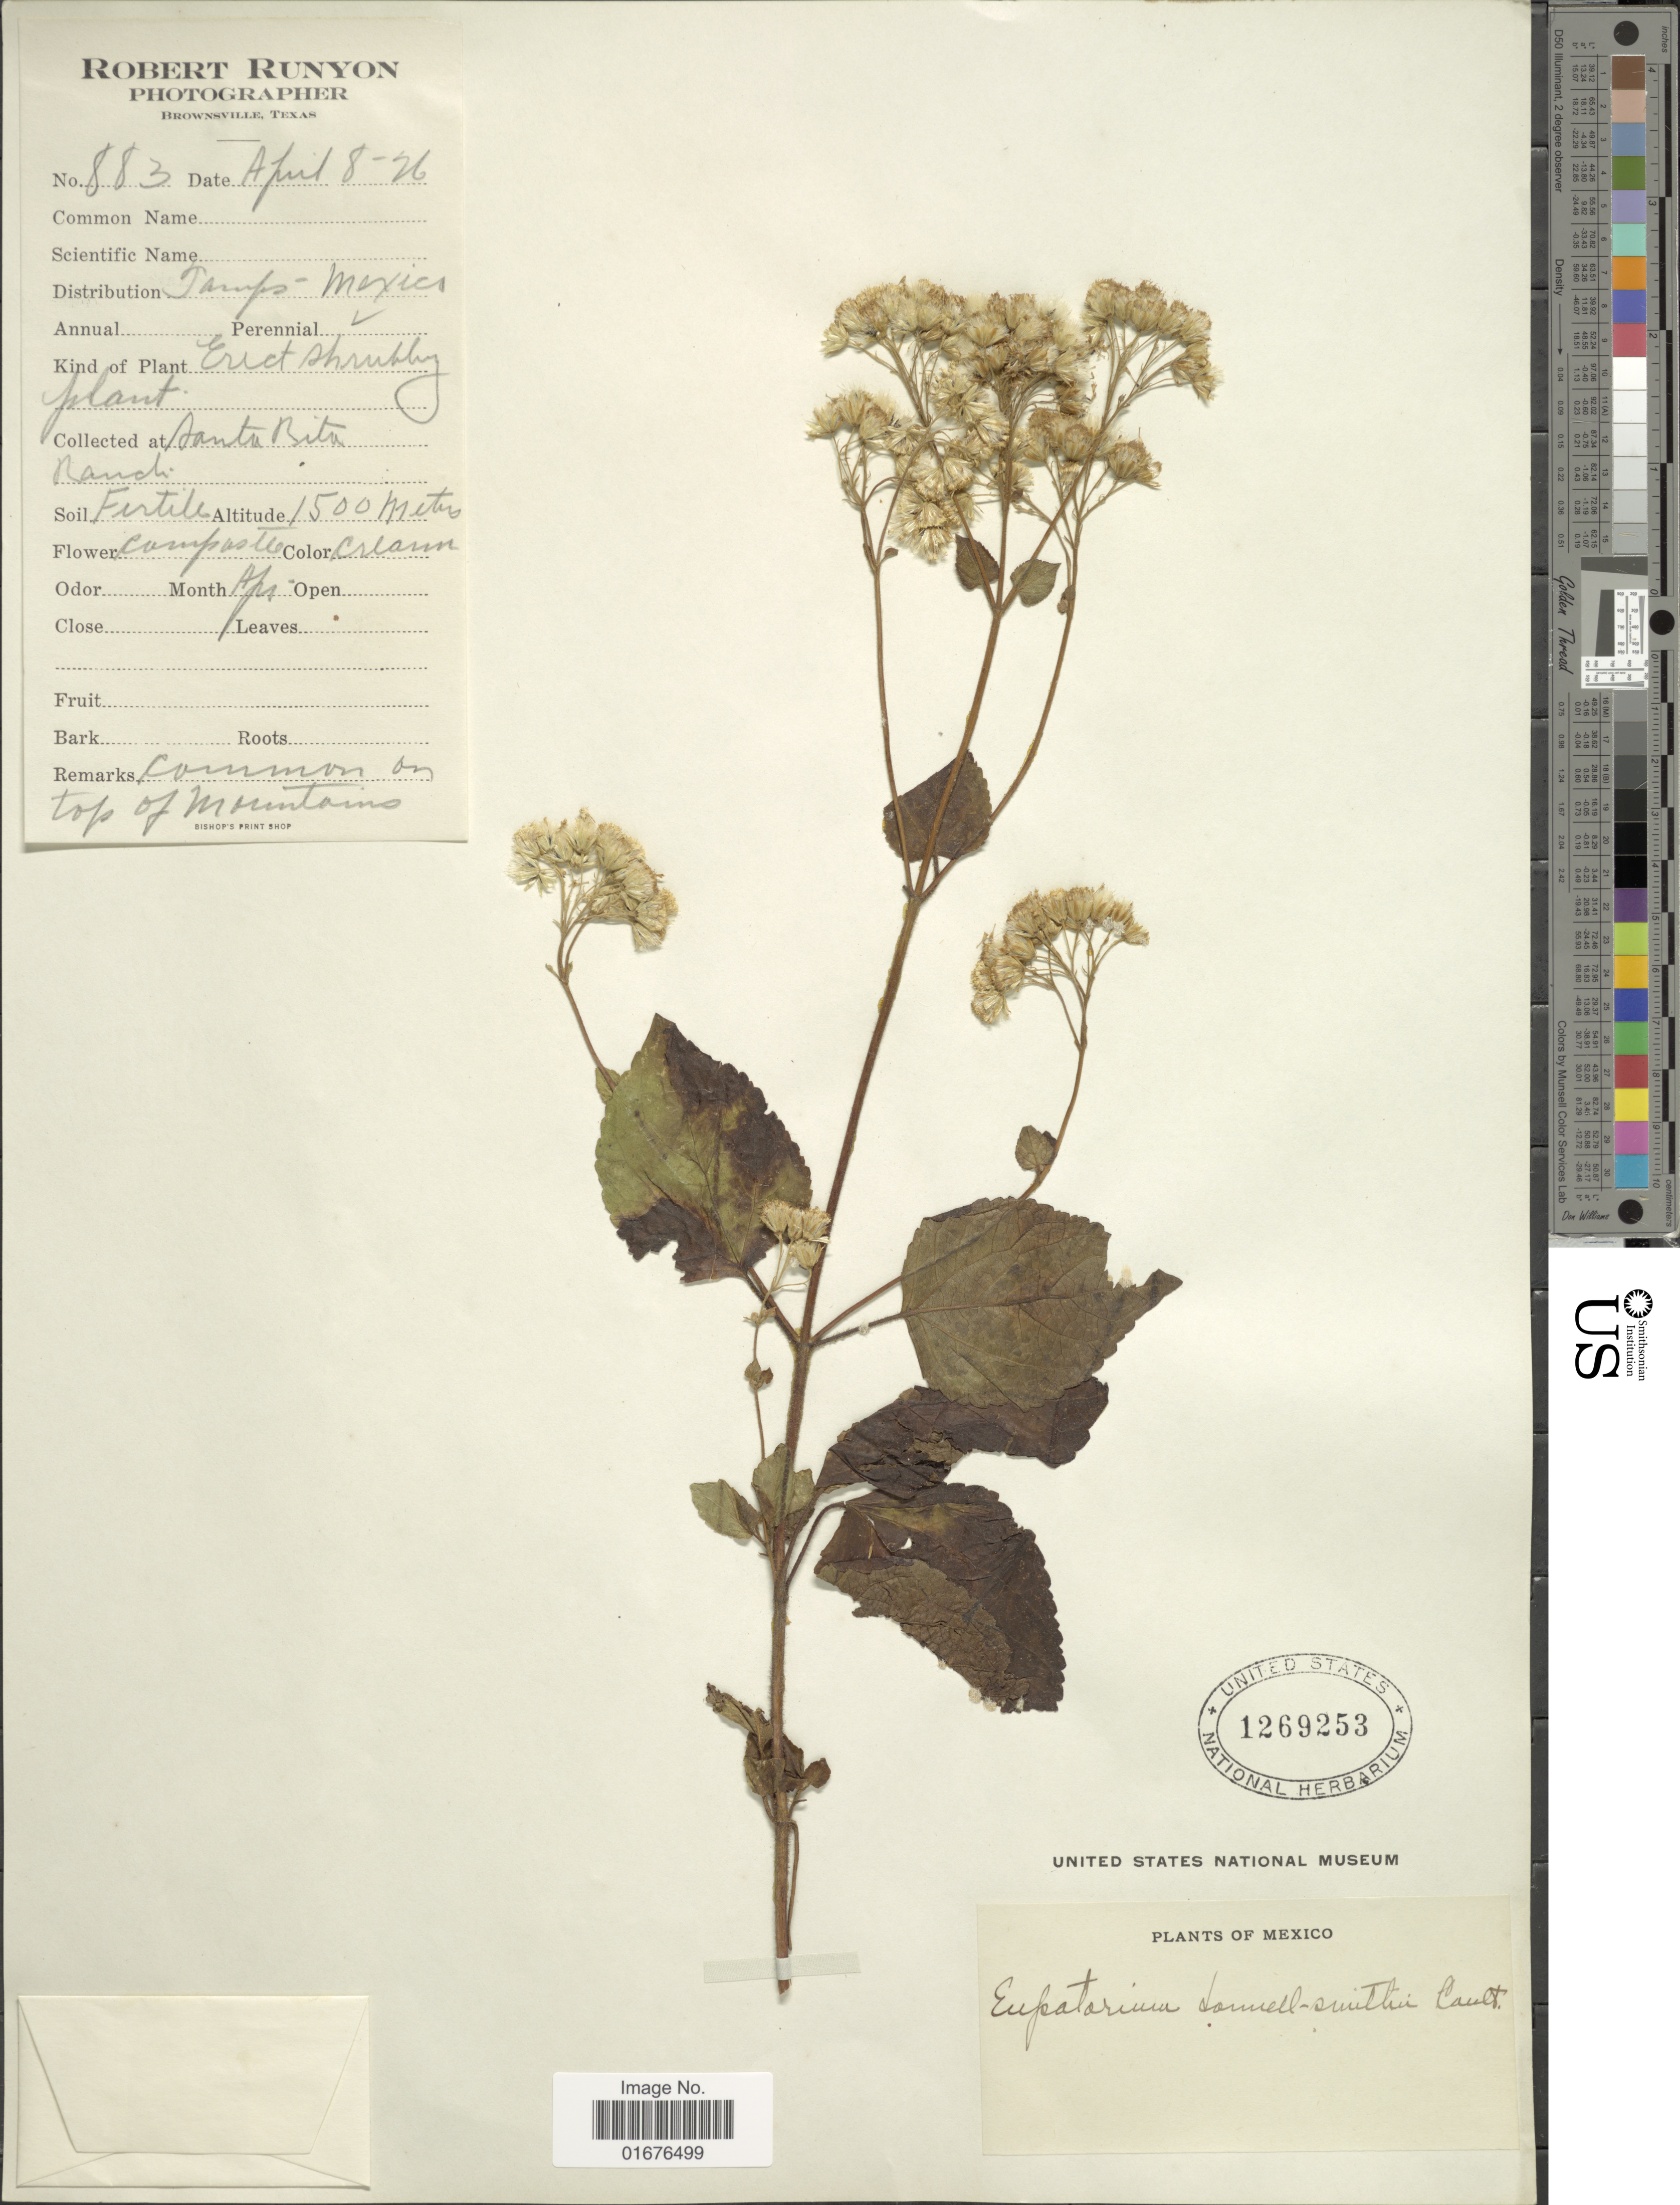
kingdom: Plantae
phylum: Tracheophyta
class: Magnoliopsida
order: Asterales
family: Asteraceae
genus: Ageratina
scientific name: Ageratina pichinchensis var. bustamenta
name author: (DC.) R.M. King & H. Rob.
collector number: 883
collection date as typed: Transcribed d/m/y: 7/4/26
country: Mexico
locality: Santa Rita Ranch, common on top of moutnains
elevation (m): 1500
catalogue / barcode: US 1269253